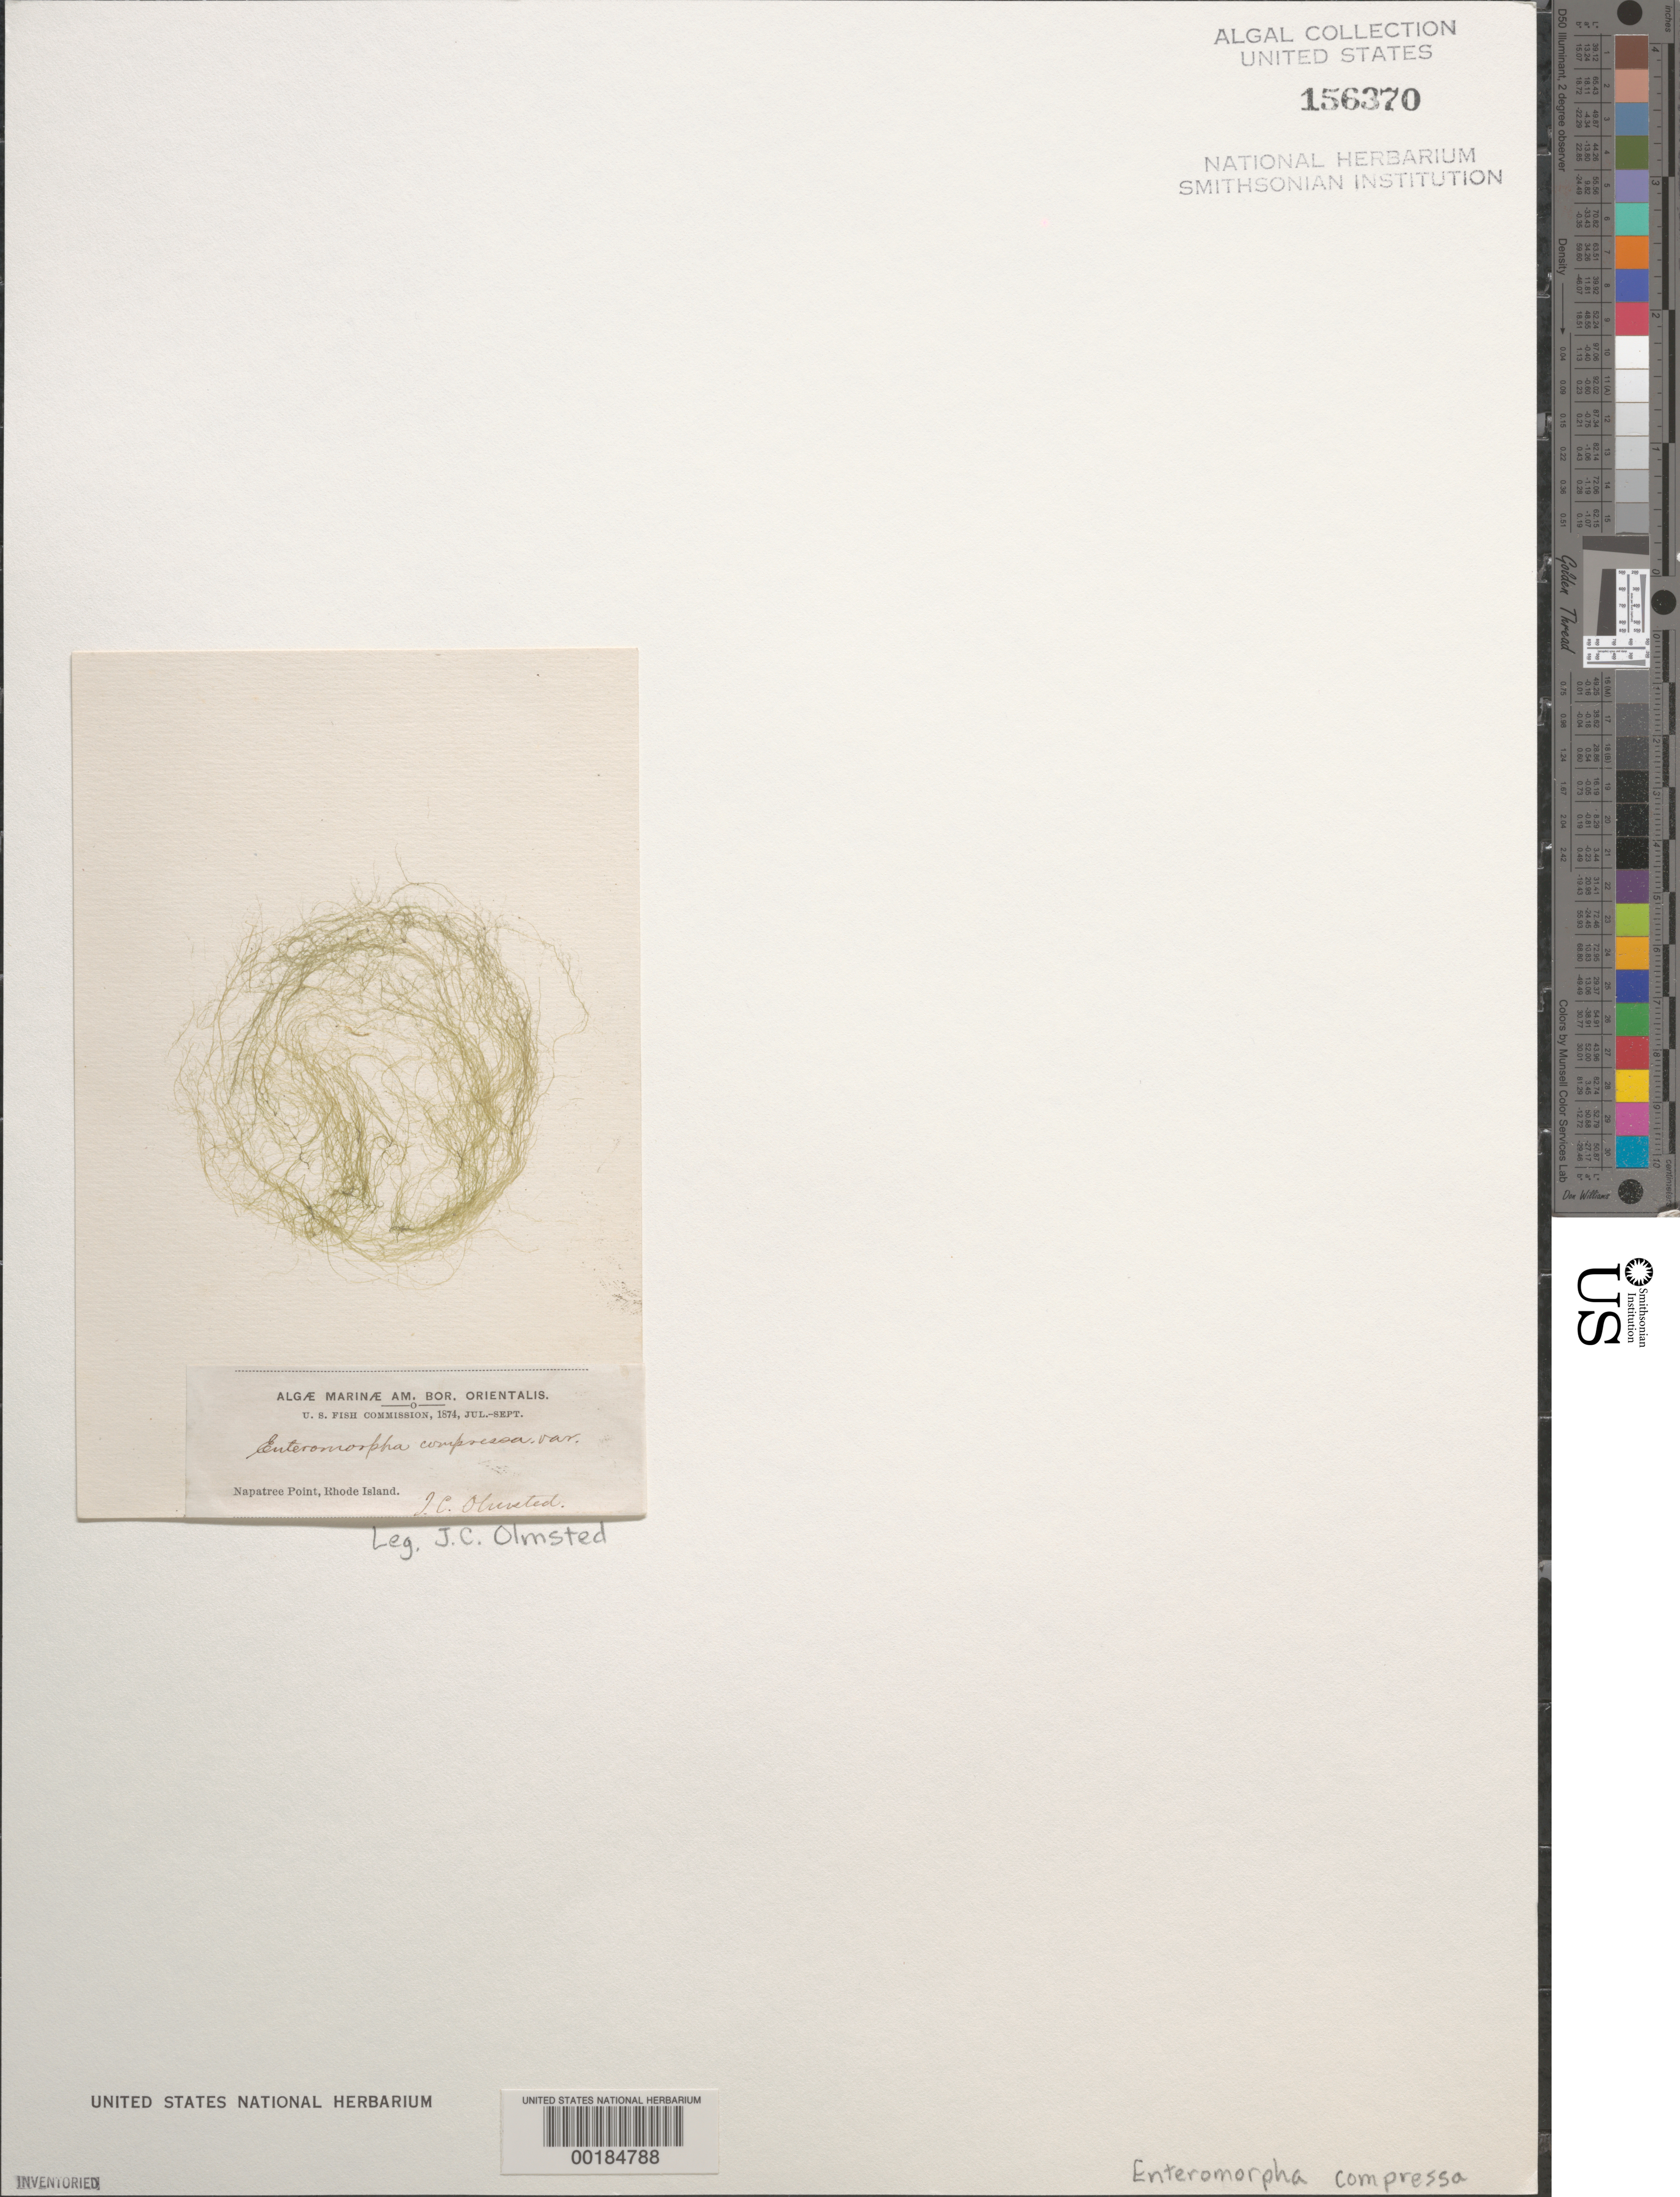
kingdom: Plantae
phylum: Chlorophyta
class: Ulvophyceae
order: Ulvales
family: Ulvaceae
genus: Ulva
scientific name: Ulva compressa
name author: L.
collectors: J. Olmsted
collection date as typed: Jul 1874 TO -- Sep 1874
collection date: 1874-07/1874-09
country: United States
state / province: Rhode Island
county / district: Washington County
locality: Napatree Point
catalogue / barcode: US 156370